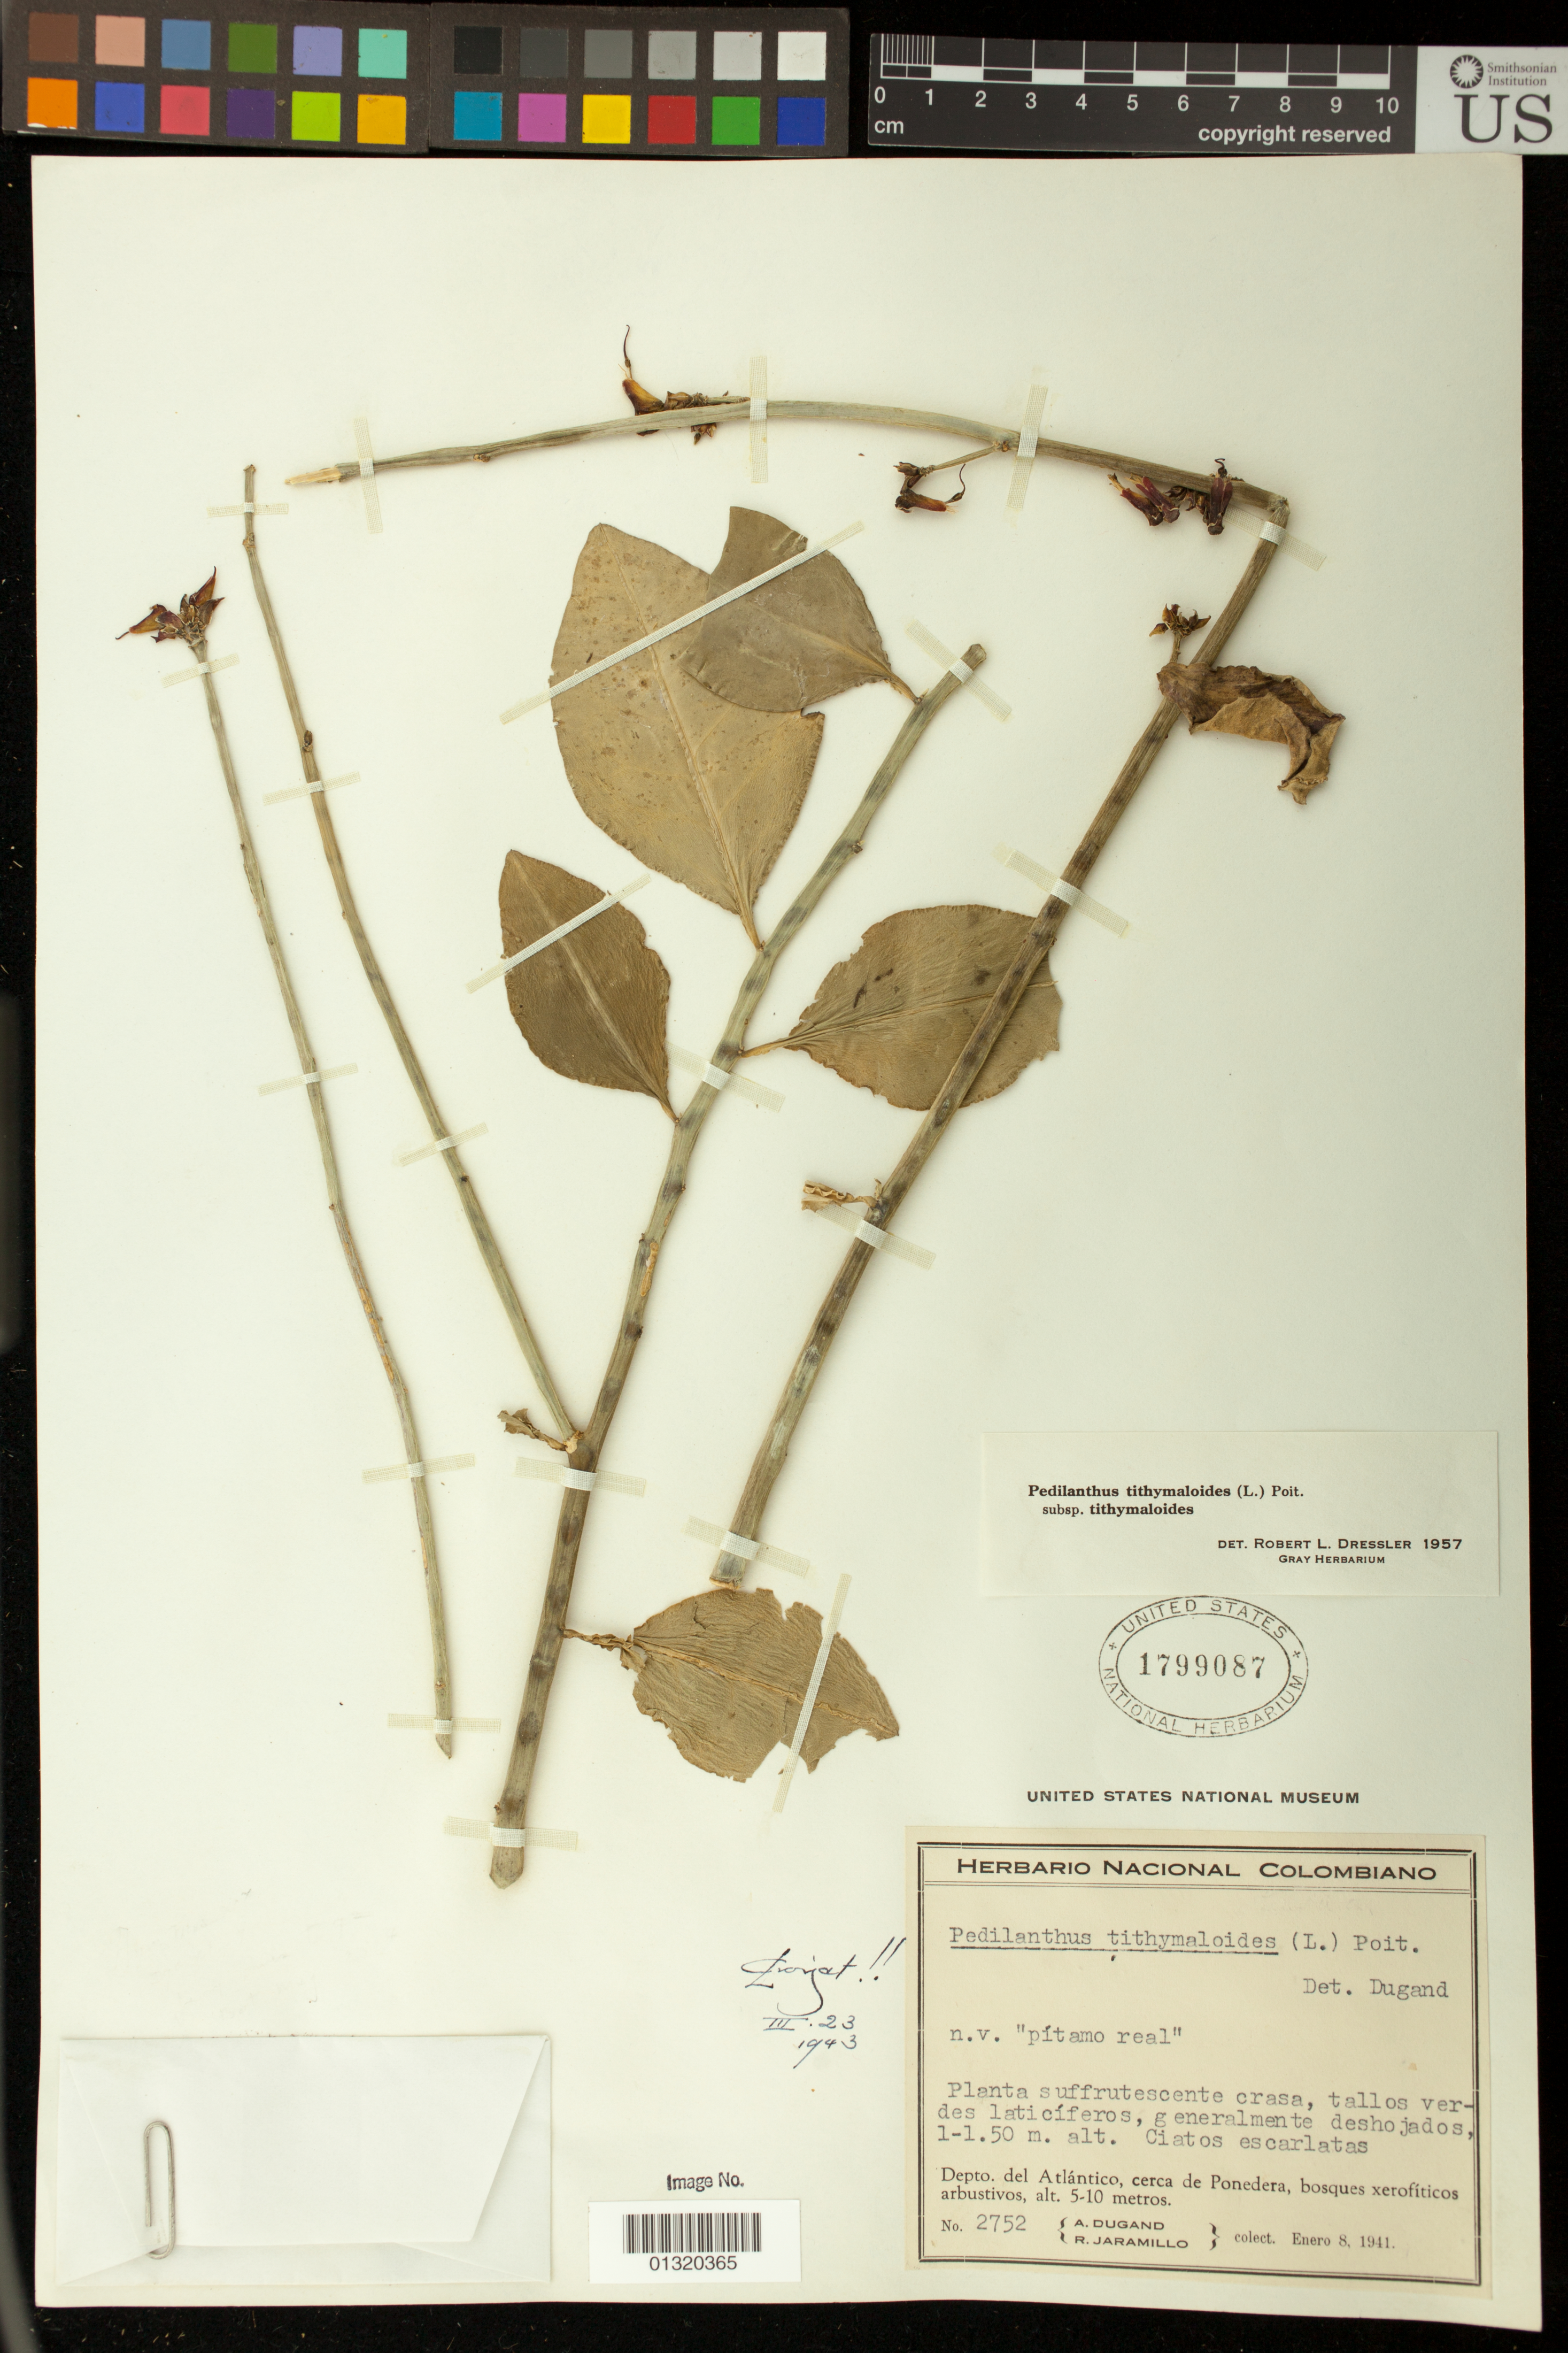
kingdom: Plantae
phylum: Tracheophyta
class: Magnoliopsida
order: Malpighiales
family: Euphorbiaceae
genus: Pedilanthus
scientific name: Pedilanthus tithymaloides subsp. tithymaloides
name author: (L.) Poit.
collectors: A. Dugand G. & R. Jaramillo M.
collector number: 2752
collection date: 1941-01-08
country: Colombia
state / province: Atlántico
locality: cerca de Ponedera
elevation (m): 5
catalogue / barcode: US 1799087